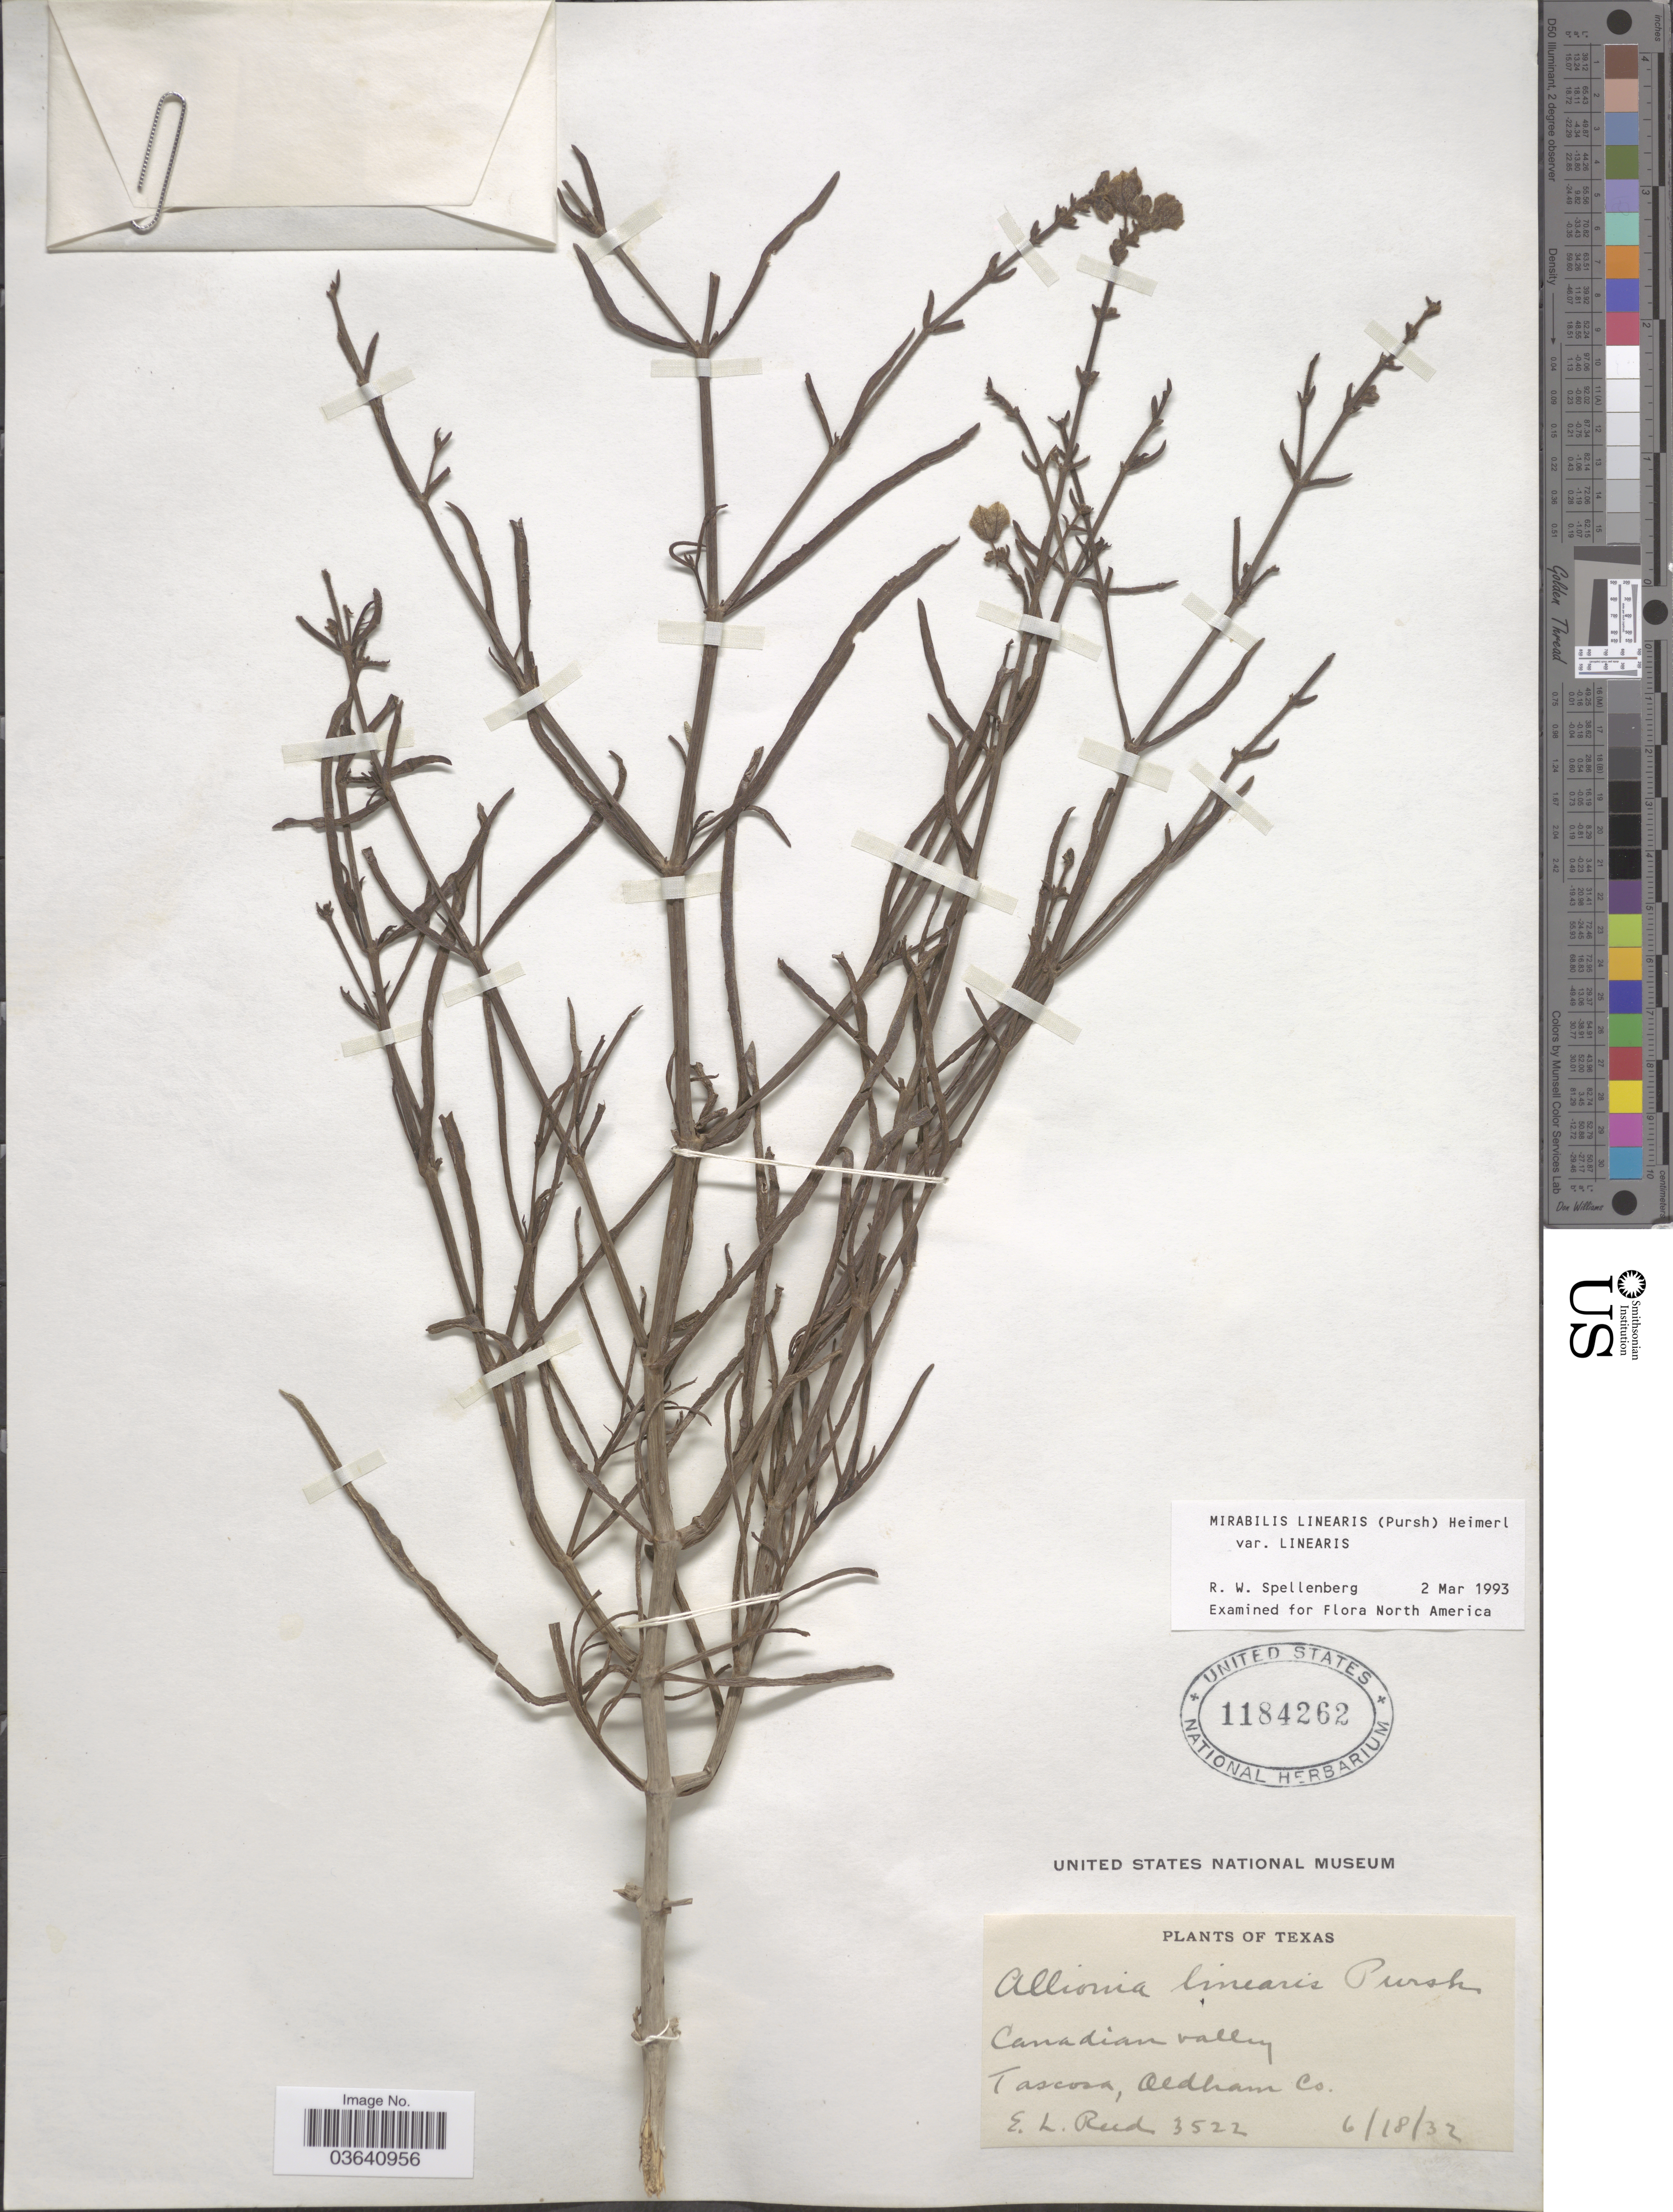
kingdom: Plantae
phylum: Tracheophyta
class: Magnoliopsida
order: Caryophyllales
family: Nyctaginaceae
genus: Mirabilis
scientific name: Mirabilis linearis var. linearis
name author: (Pursh) Heimerl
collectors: E. Reed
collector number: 3522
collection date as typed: Transcribed d/m/y: 18/6/32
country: United States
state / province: Texas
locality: Canadian valley. Tascosa, Oldham Co.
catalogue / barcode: US 1184262